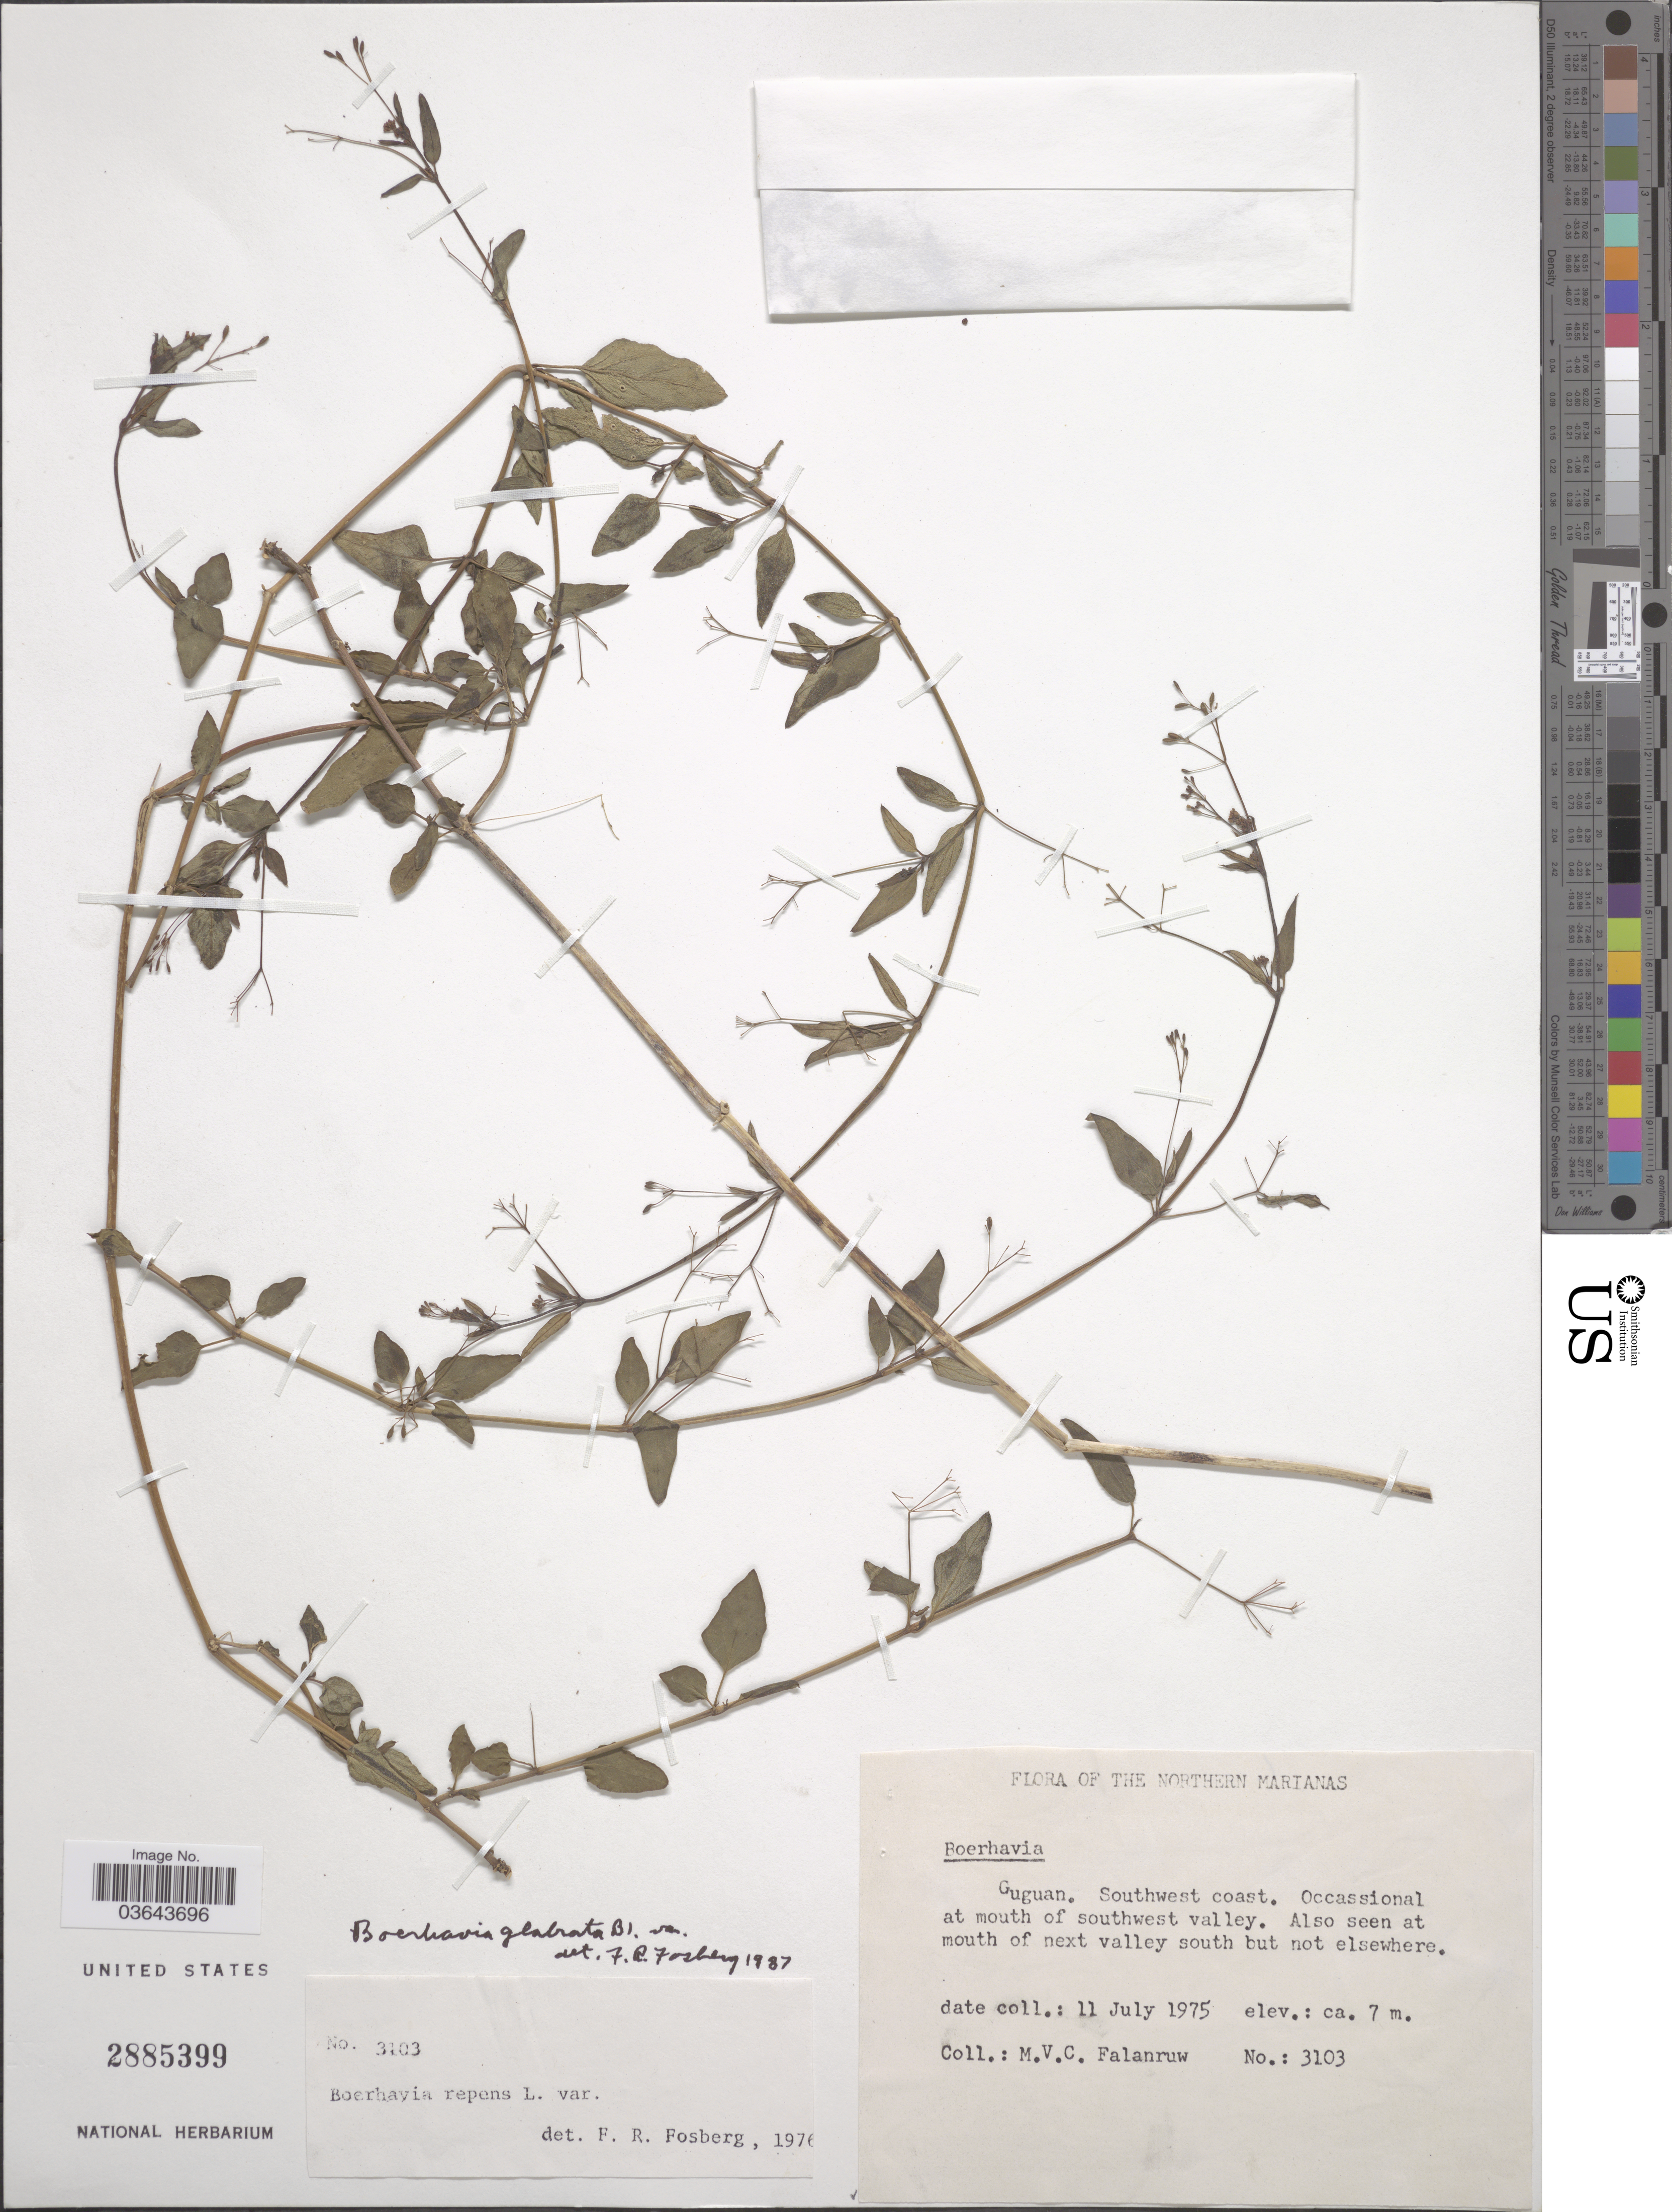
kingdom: Plantae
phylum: Tracheophyta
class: Magnoliopsida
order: Caryophyllales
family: Nyctaginaceae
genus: Boerhavia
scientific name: Boerhavia glabrata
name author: Blume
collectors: M. V. Falanruw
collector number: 3103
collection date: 1975-07-11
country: Northern Mariana Islands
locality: Guguan. Southwest coast. Occasional at mouth of southwest valley. Also seen at mouth of next valley south.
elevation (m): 7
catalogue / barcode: US 2885399